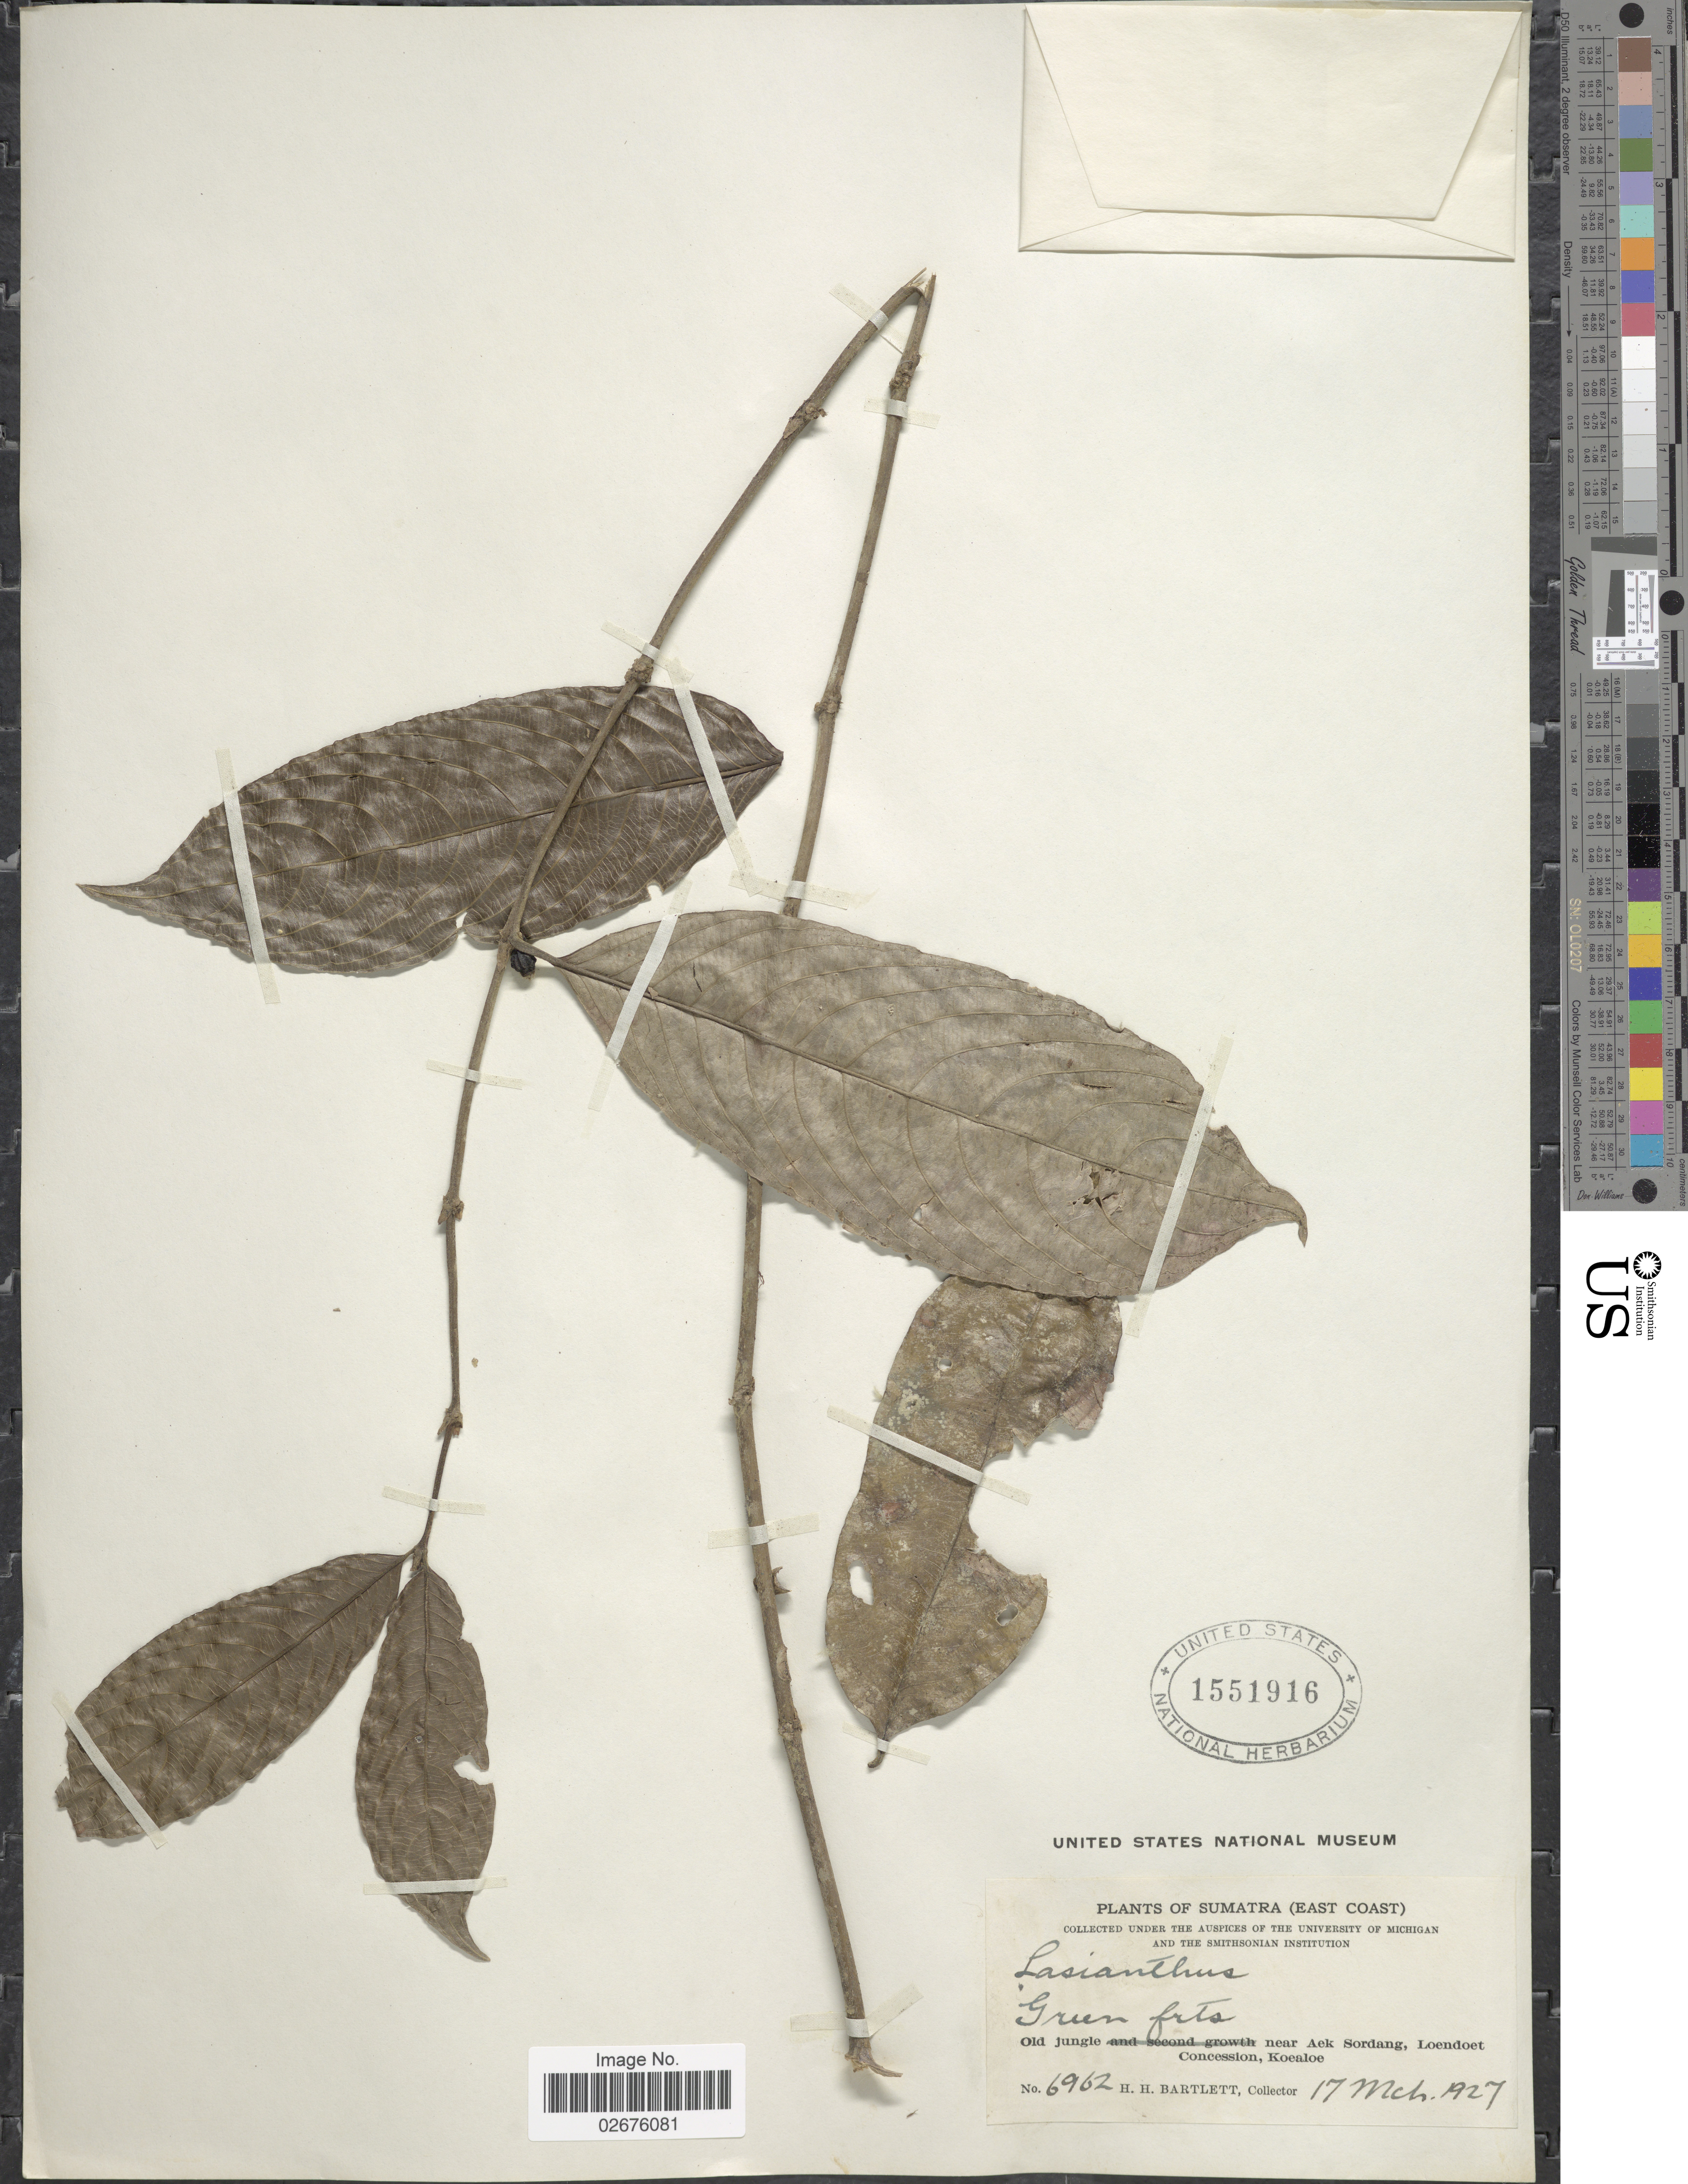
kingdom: Plantae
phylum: Tracheophyta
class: Magnoliopsida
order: Gentianales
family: Rubiaceae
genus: Lasianthus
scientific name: Lasianthus sp.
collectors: H. H. Bartlett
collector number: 6962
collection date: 1927-03-17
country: Indonesia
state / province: Sumatra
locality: (East Coast). Old jungle near Aek Sordang, Loendoet Concession, Koealoe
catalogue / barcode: US 1551916